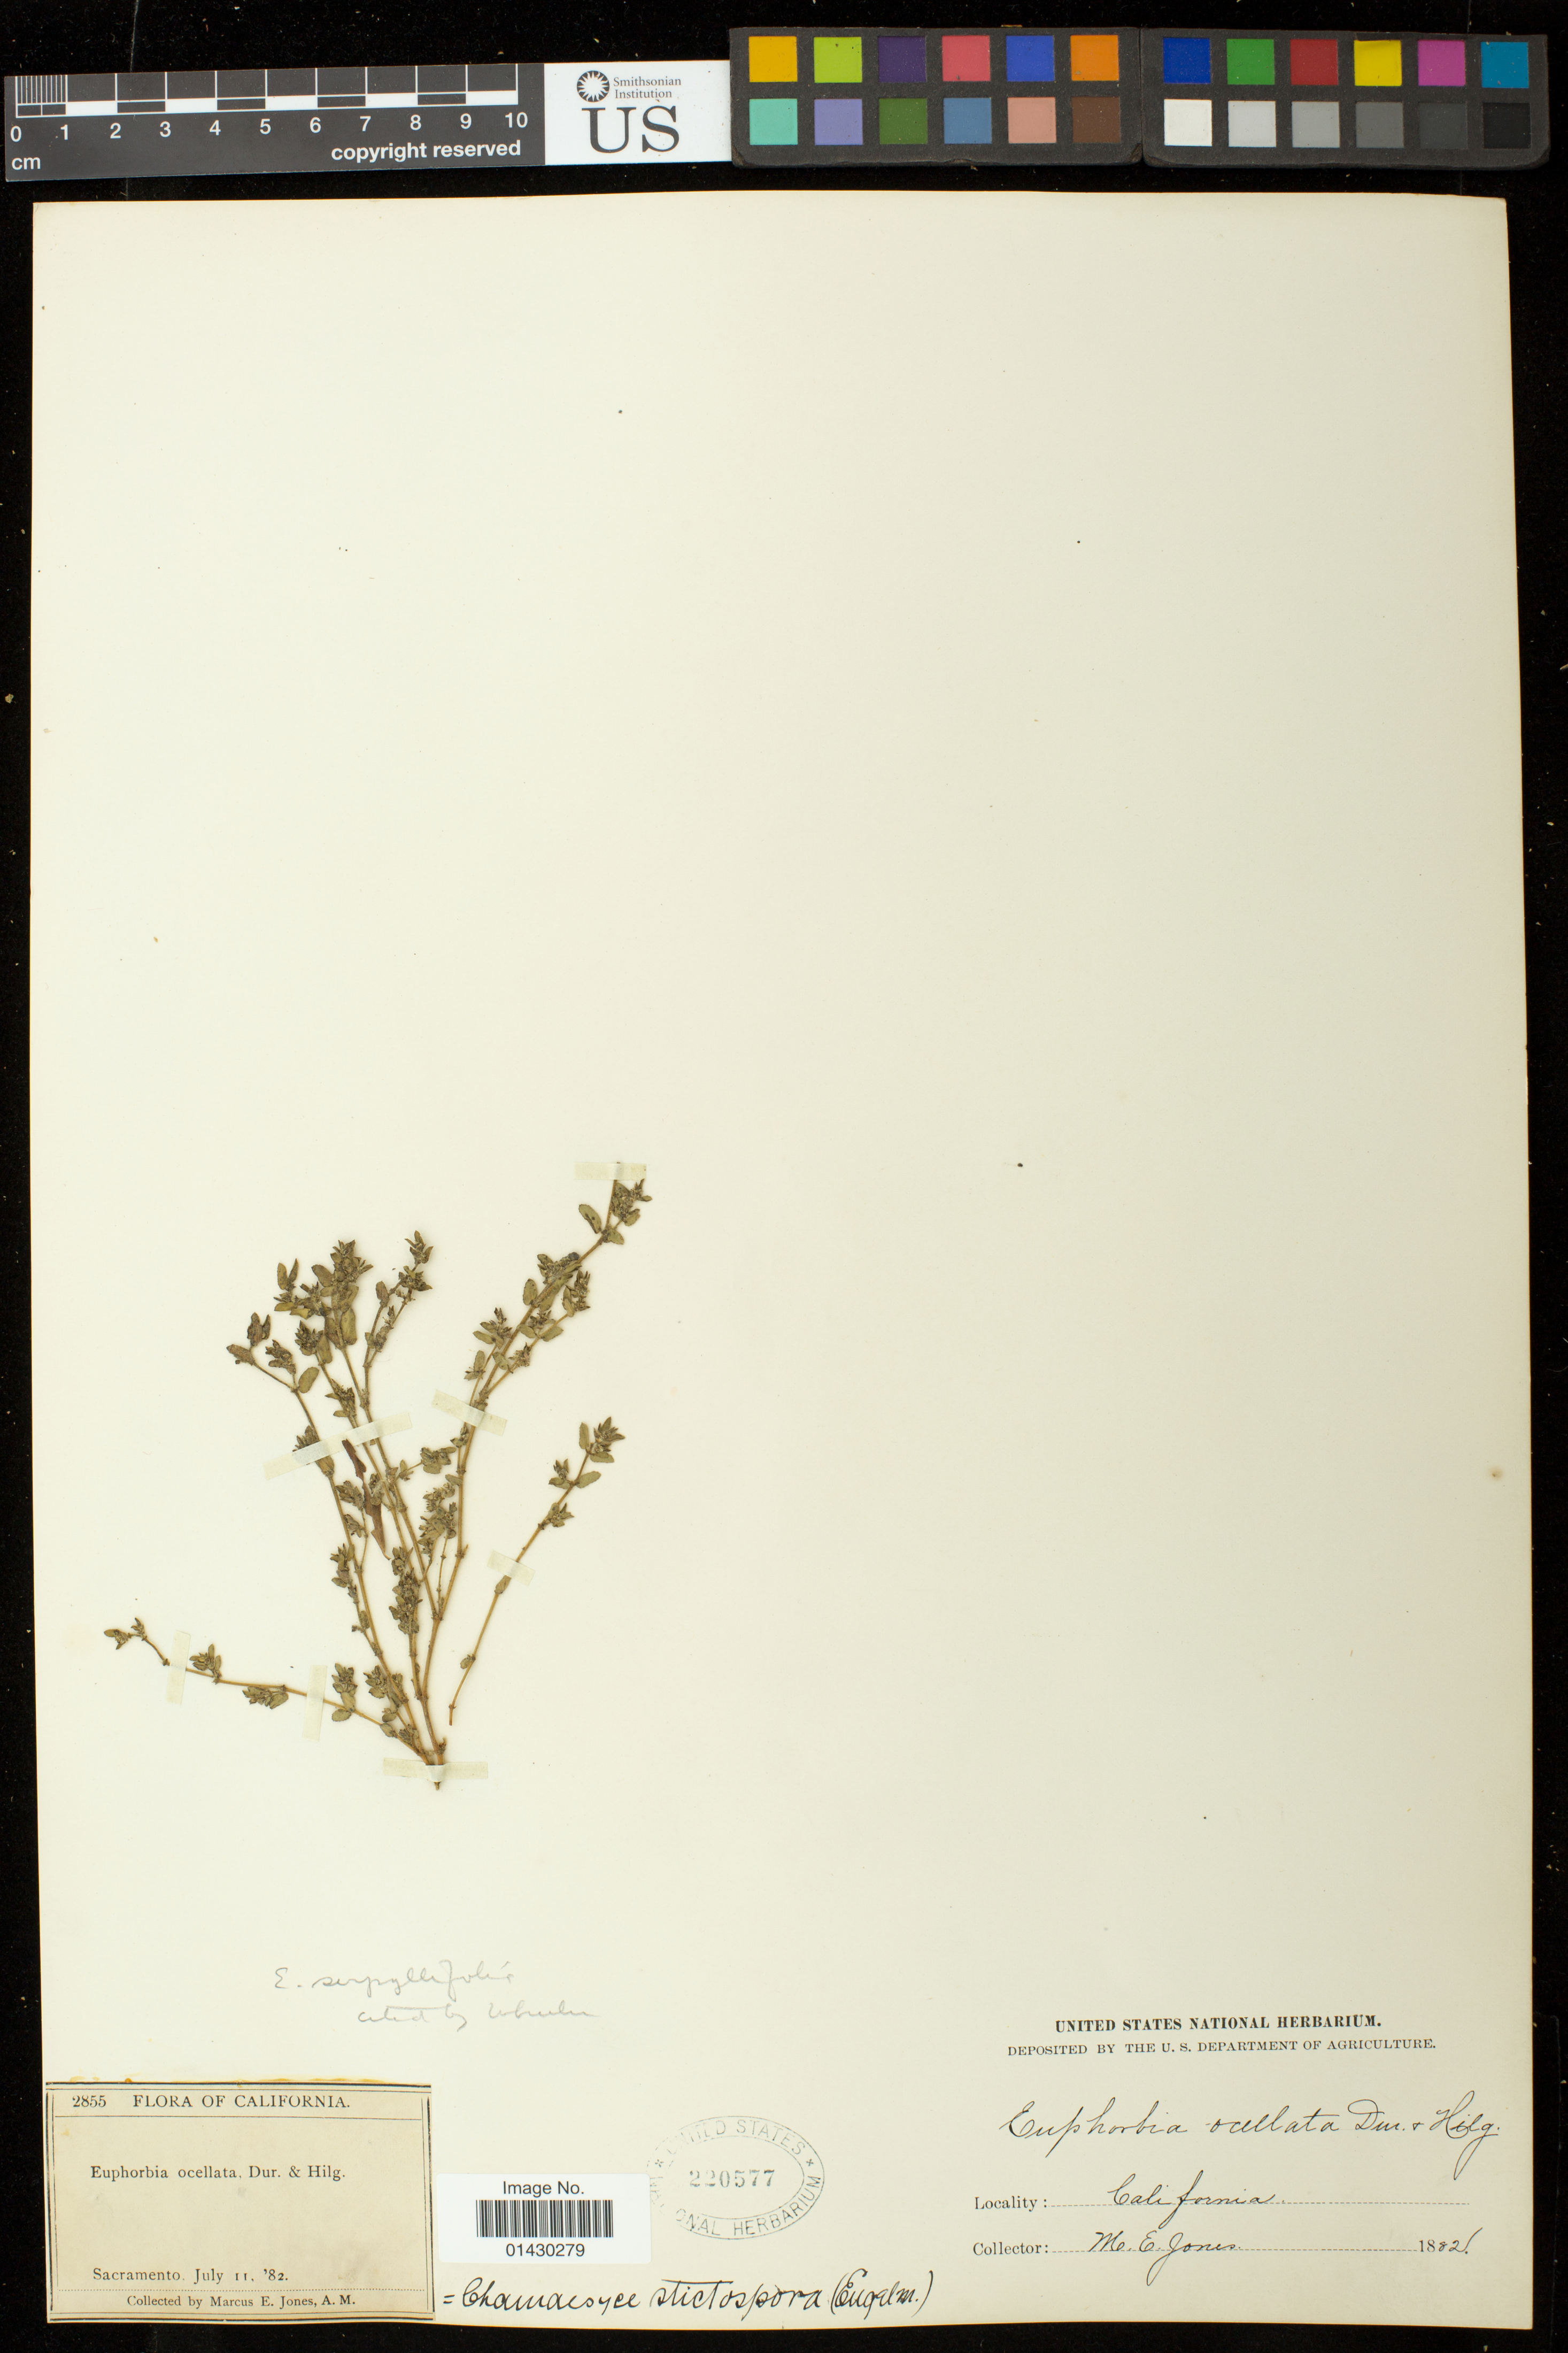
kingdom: Plantae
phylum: Tracheophyta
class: Magnoliopsida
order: Malpighiales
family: Euphorbiaceae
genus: Euphorbia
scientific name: Euphorbia serpillifolia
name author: Pers.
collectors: M. E. Jones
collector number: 2855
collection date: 1892-07-11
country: United States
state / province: California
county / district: Sacramento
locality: Sacramento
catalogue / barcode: US 220577